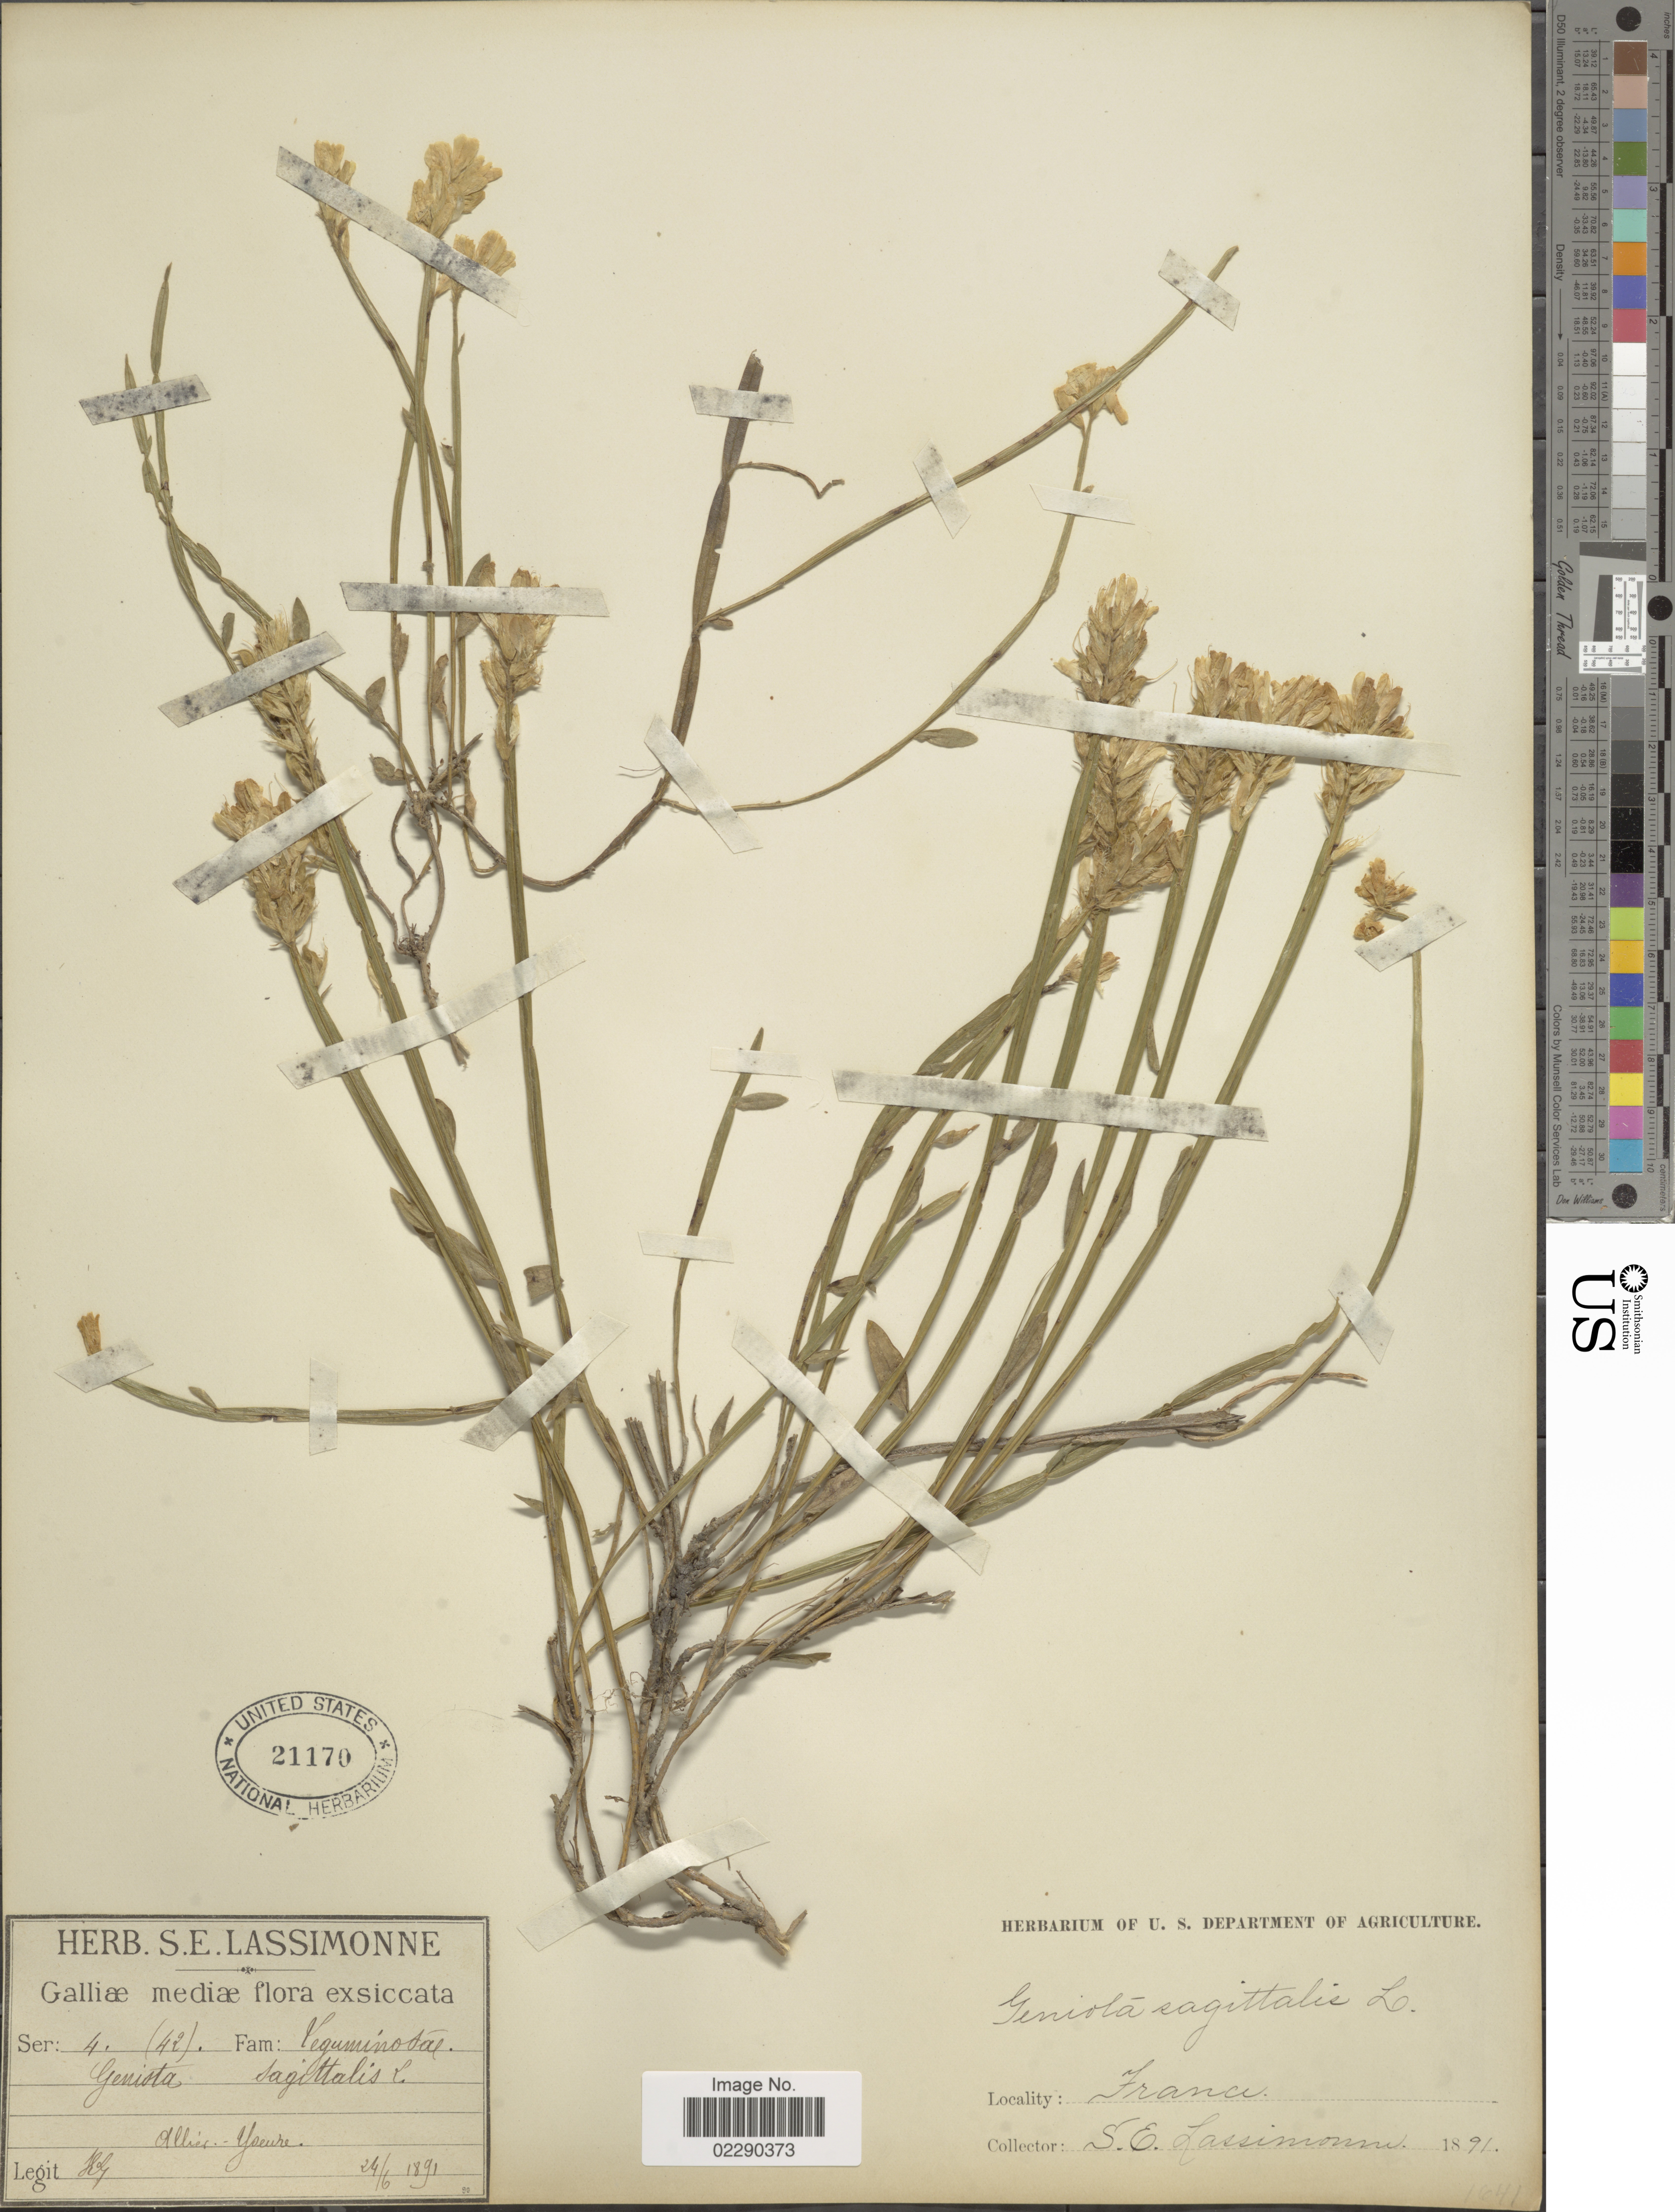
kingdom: Plantae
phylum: Tracheophyta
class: Magnoliopsida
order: Fabales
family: Fabaceae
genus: Genista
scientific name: Genista sagittalis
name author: L.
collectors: S. Lassimonne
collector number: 4/42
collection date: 1891-06-24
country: France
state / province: Auvergne-Rhône-Alpes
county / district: Allier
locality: Galliæ [France]. Allier - Yseure [Yzeure].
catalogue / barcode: US 21170